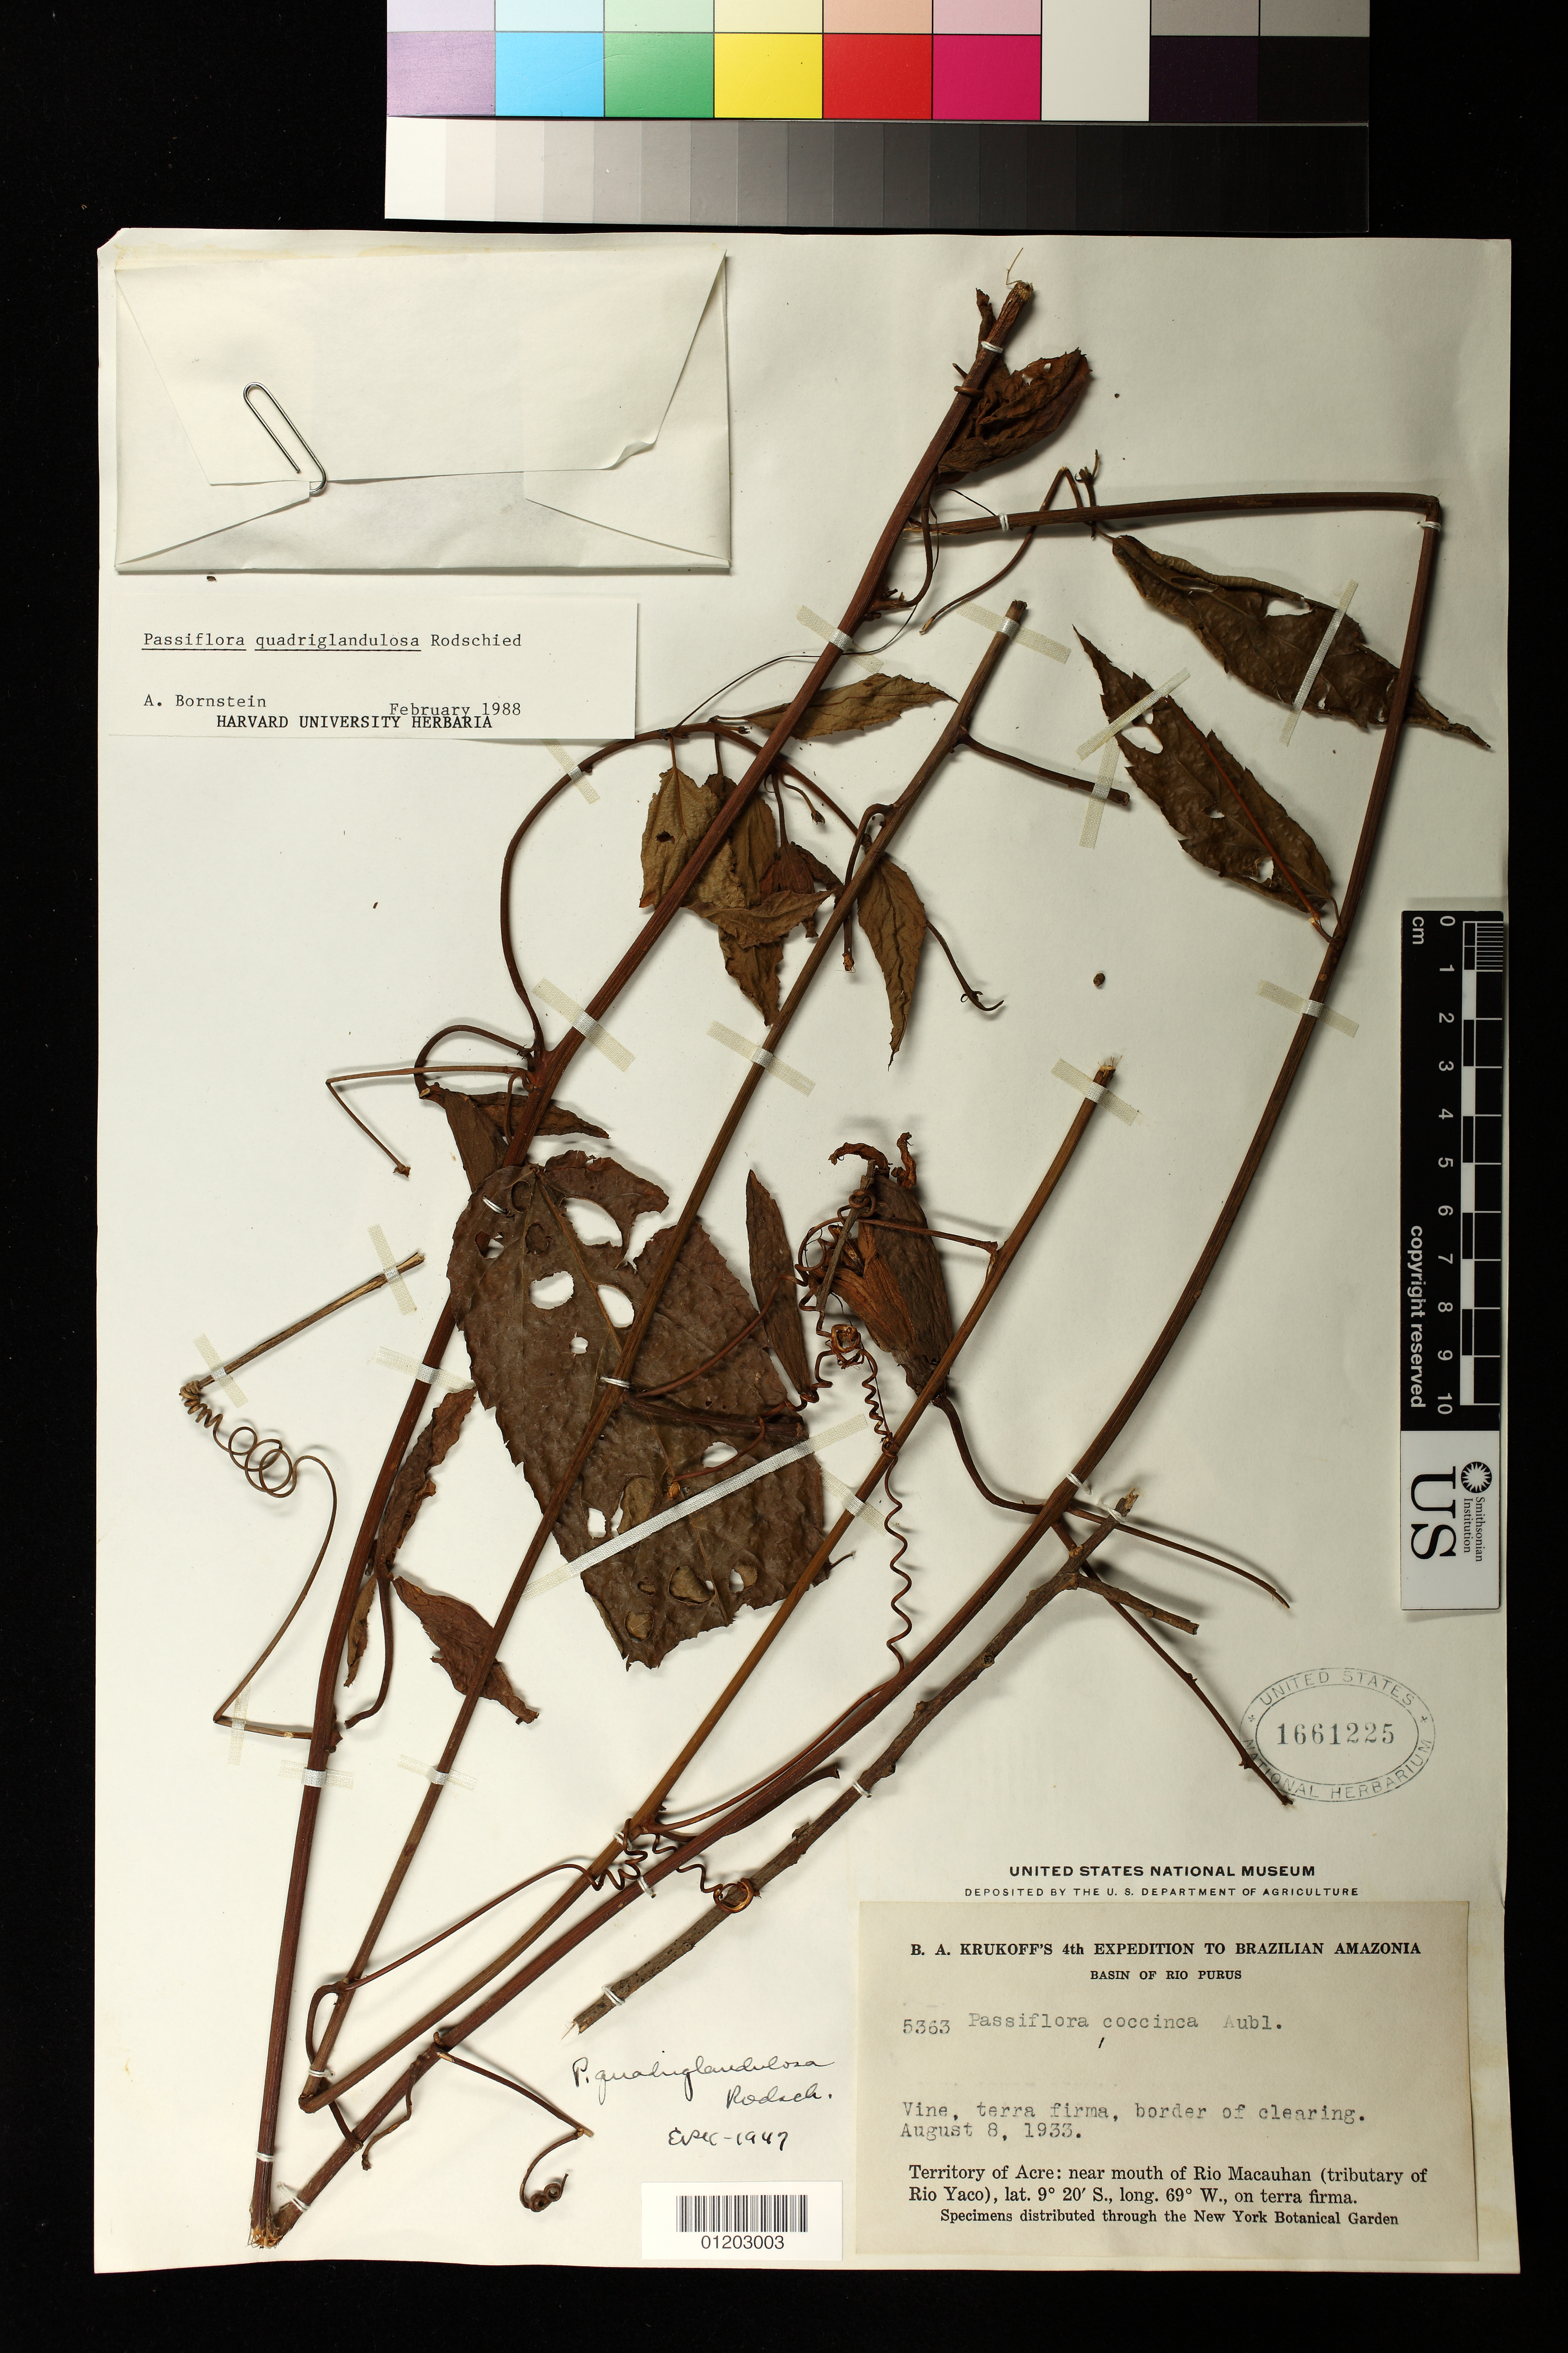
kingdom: Plantae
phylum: Tracheophyta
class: Magnoliopsida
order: Malpighiales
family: Passifloraceae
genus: Passiflora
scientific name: Passiflora quadriglandulosa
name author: Rodschied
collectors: B. A. Krukoff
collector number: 5363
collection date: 1933-08-08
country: Brazil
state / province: Acre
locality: "Near mouth of Rio Macauhan (tributary of Rio Yaco), on terra firma."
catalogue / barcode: US 1661225